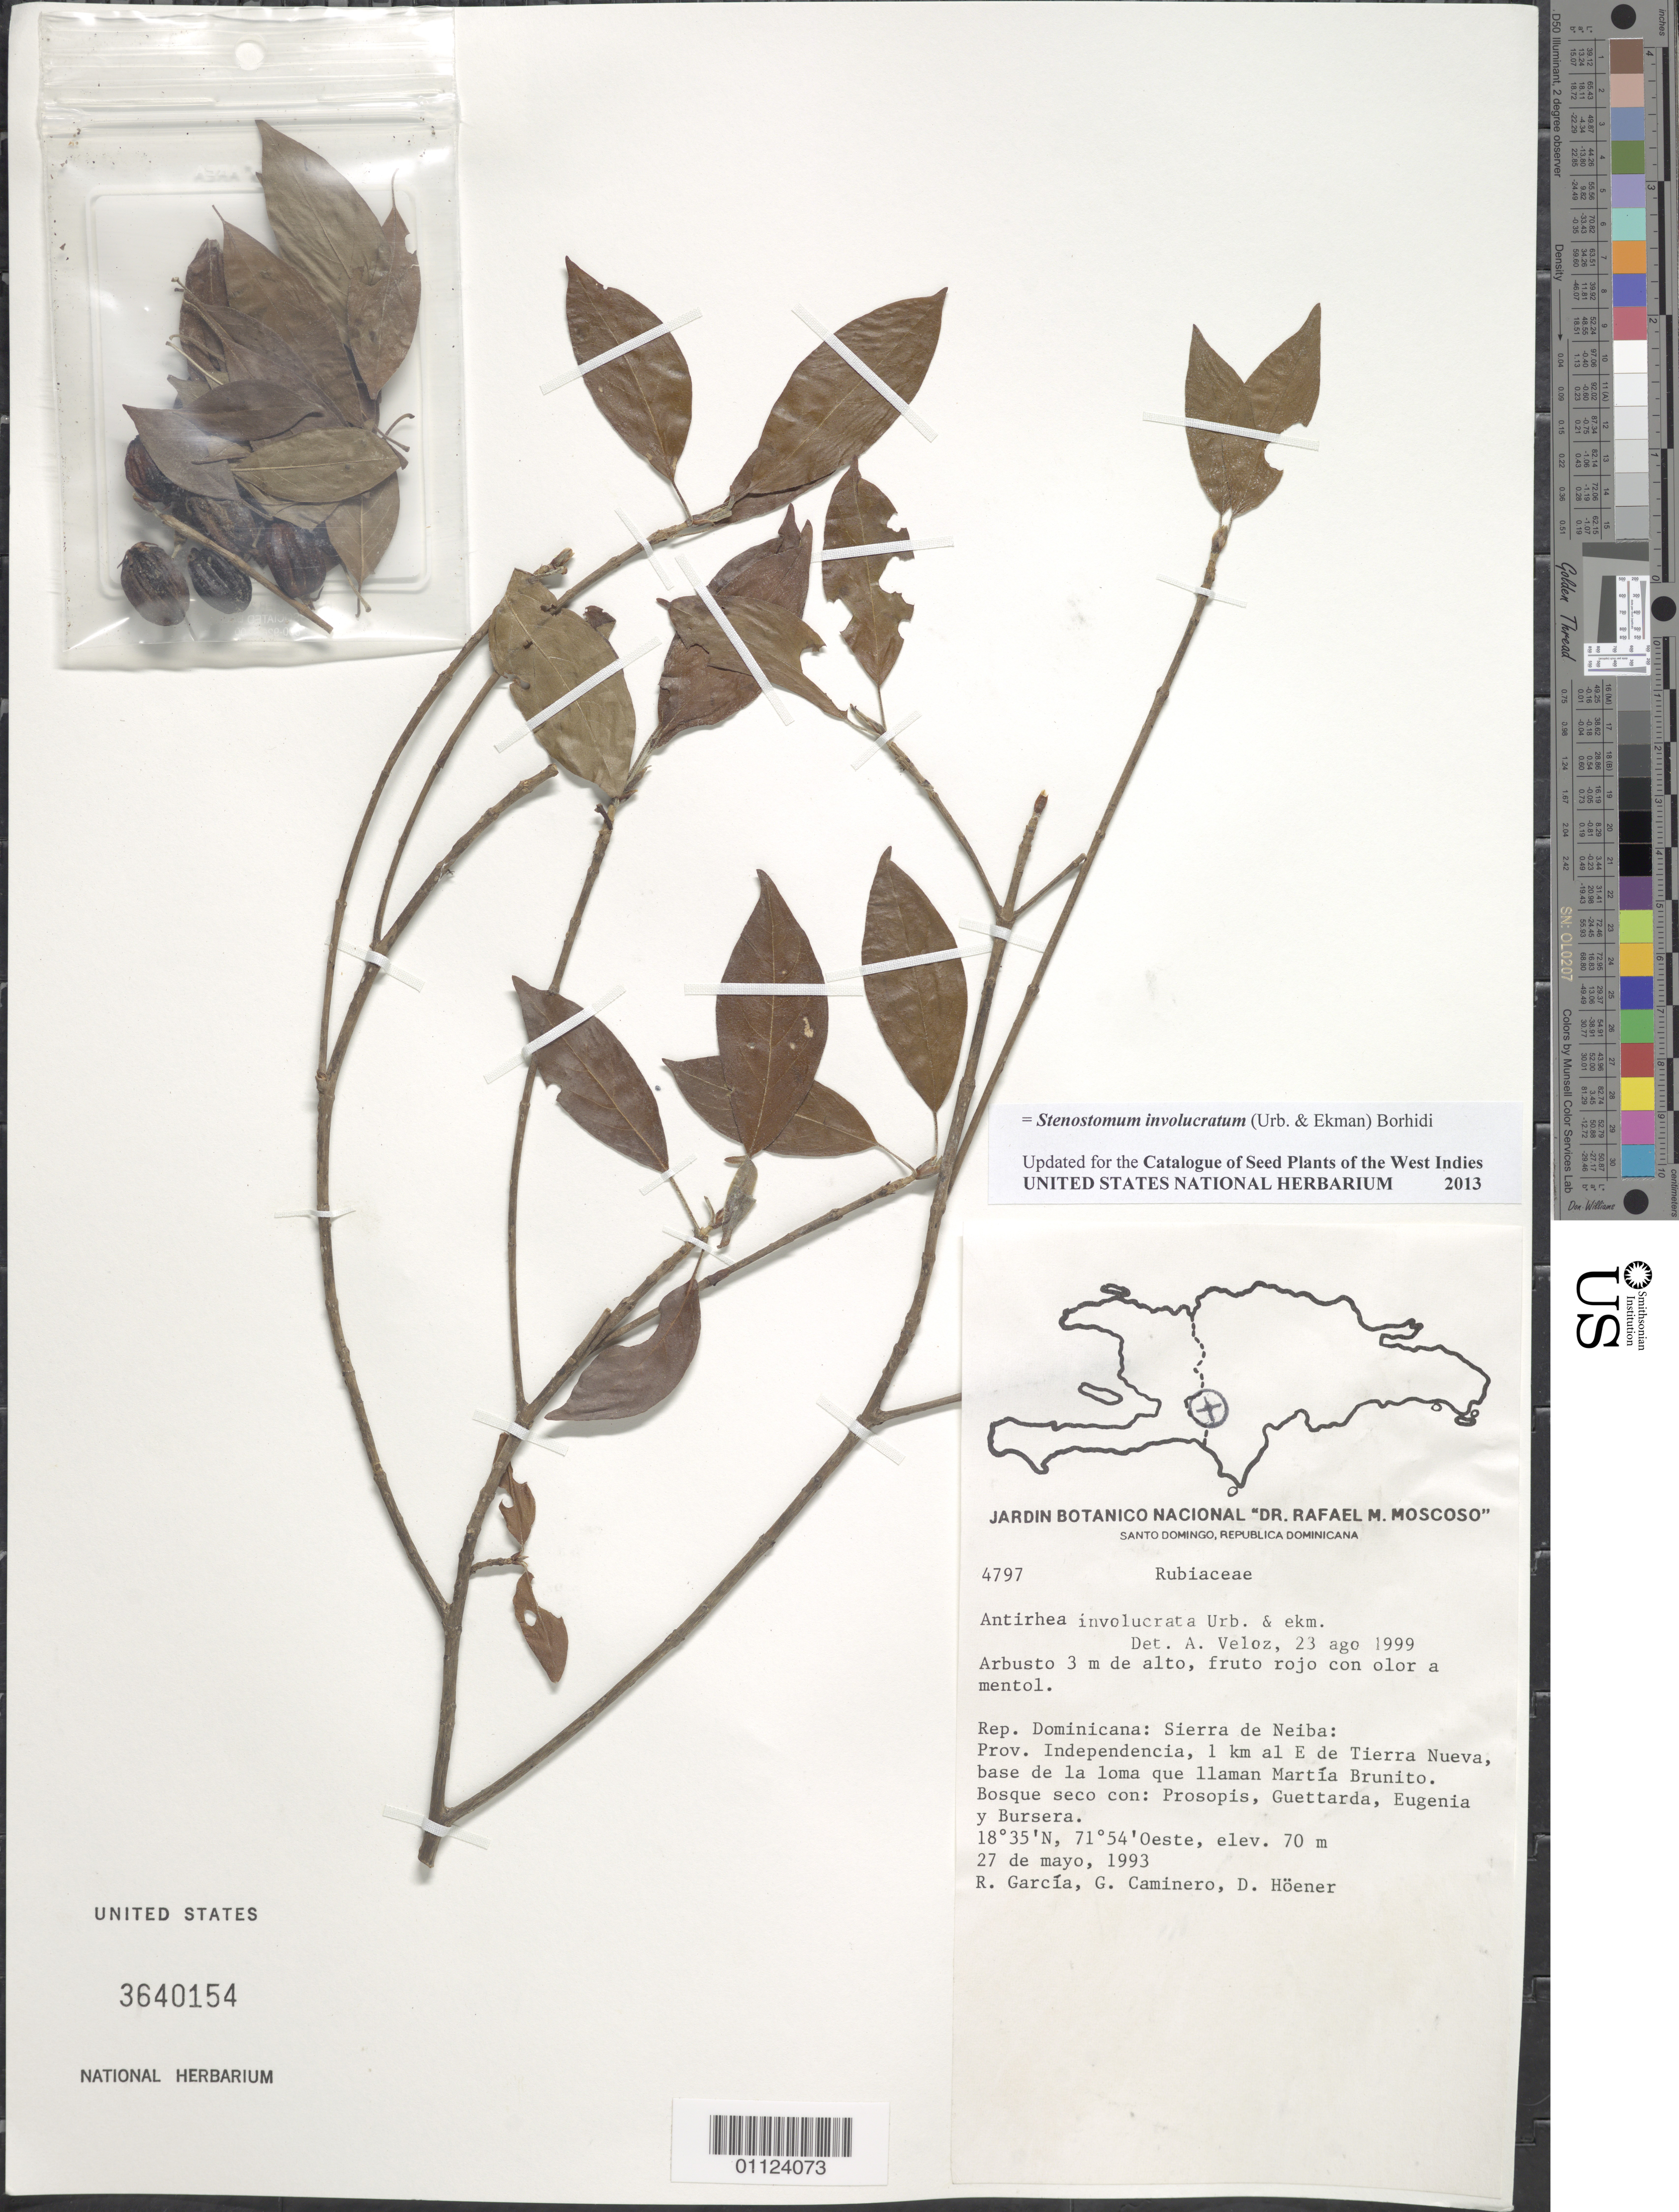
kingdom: Plantae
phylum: Tracheophyta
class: Magnoliopsida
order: Gentianales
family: Rubiaceae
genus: Stenostomum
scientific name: Stenostomum involucratum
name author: (Urb. & Ekman) Borhidi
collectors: R. G. García, G. Caminero & D. Höener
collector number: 4797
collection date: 1993-05-22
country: Dominican Republic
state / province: Independencia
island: Hispaniola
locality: Sierra de neiba, 1 km al E de Tierra Nueva, base de la loma que llaman Martía Brunito.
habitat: Bosque seco con: Prosopis, Guettarda, Eugenia y Bursera.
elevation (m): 70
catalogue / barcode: US 3640154